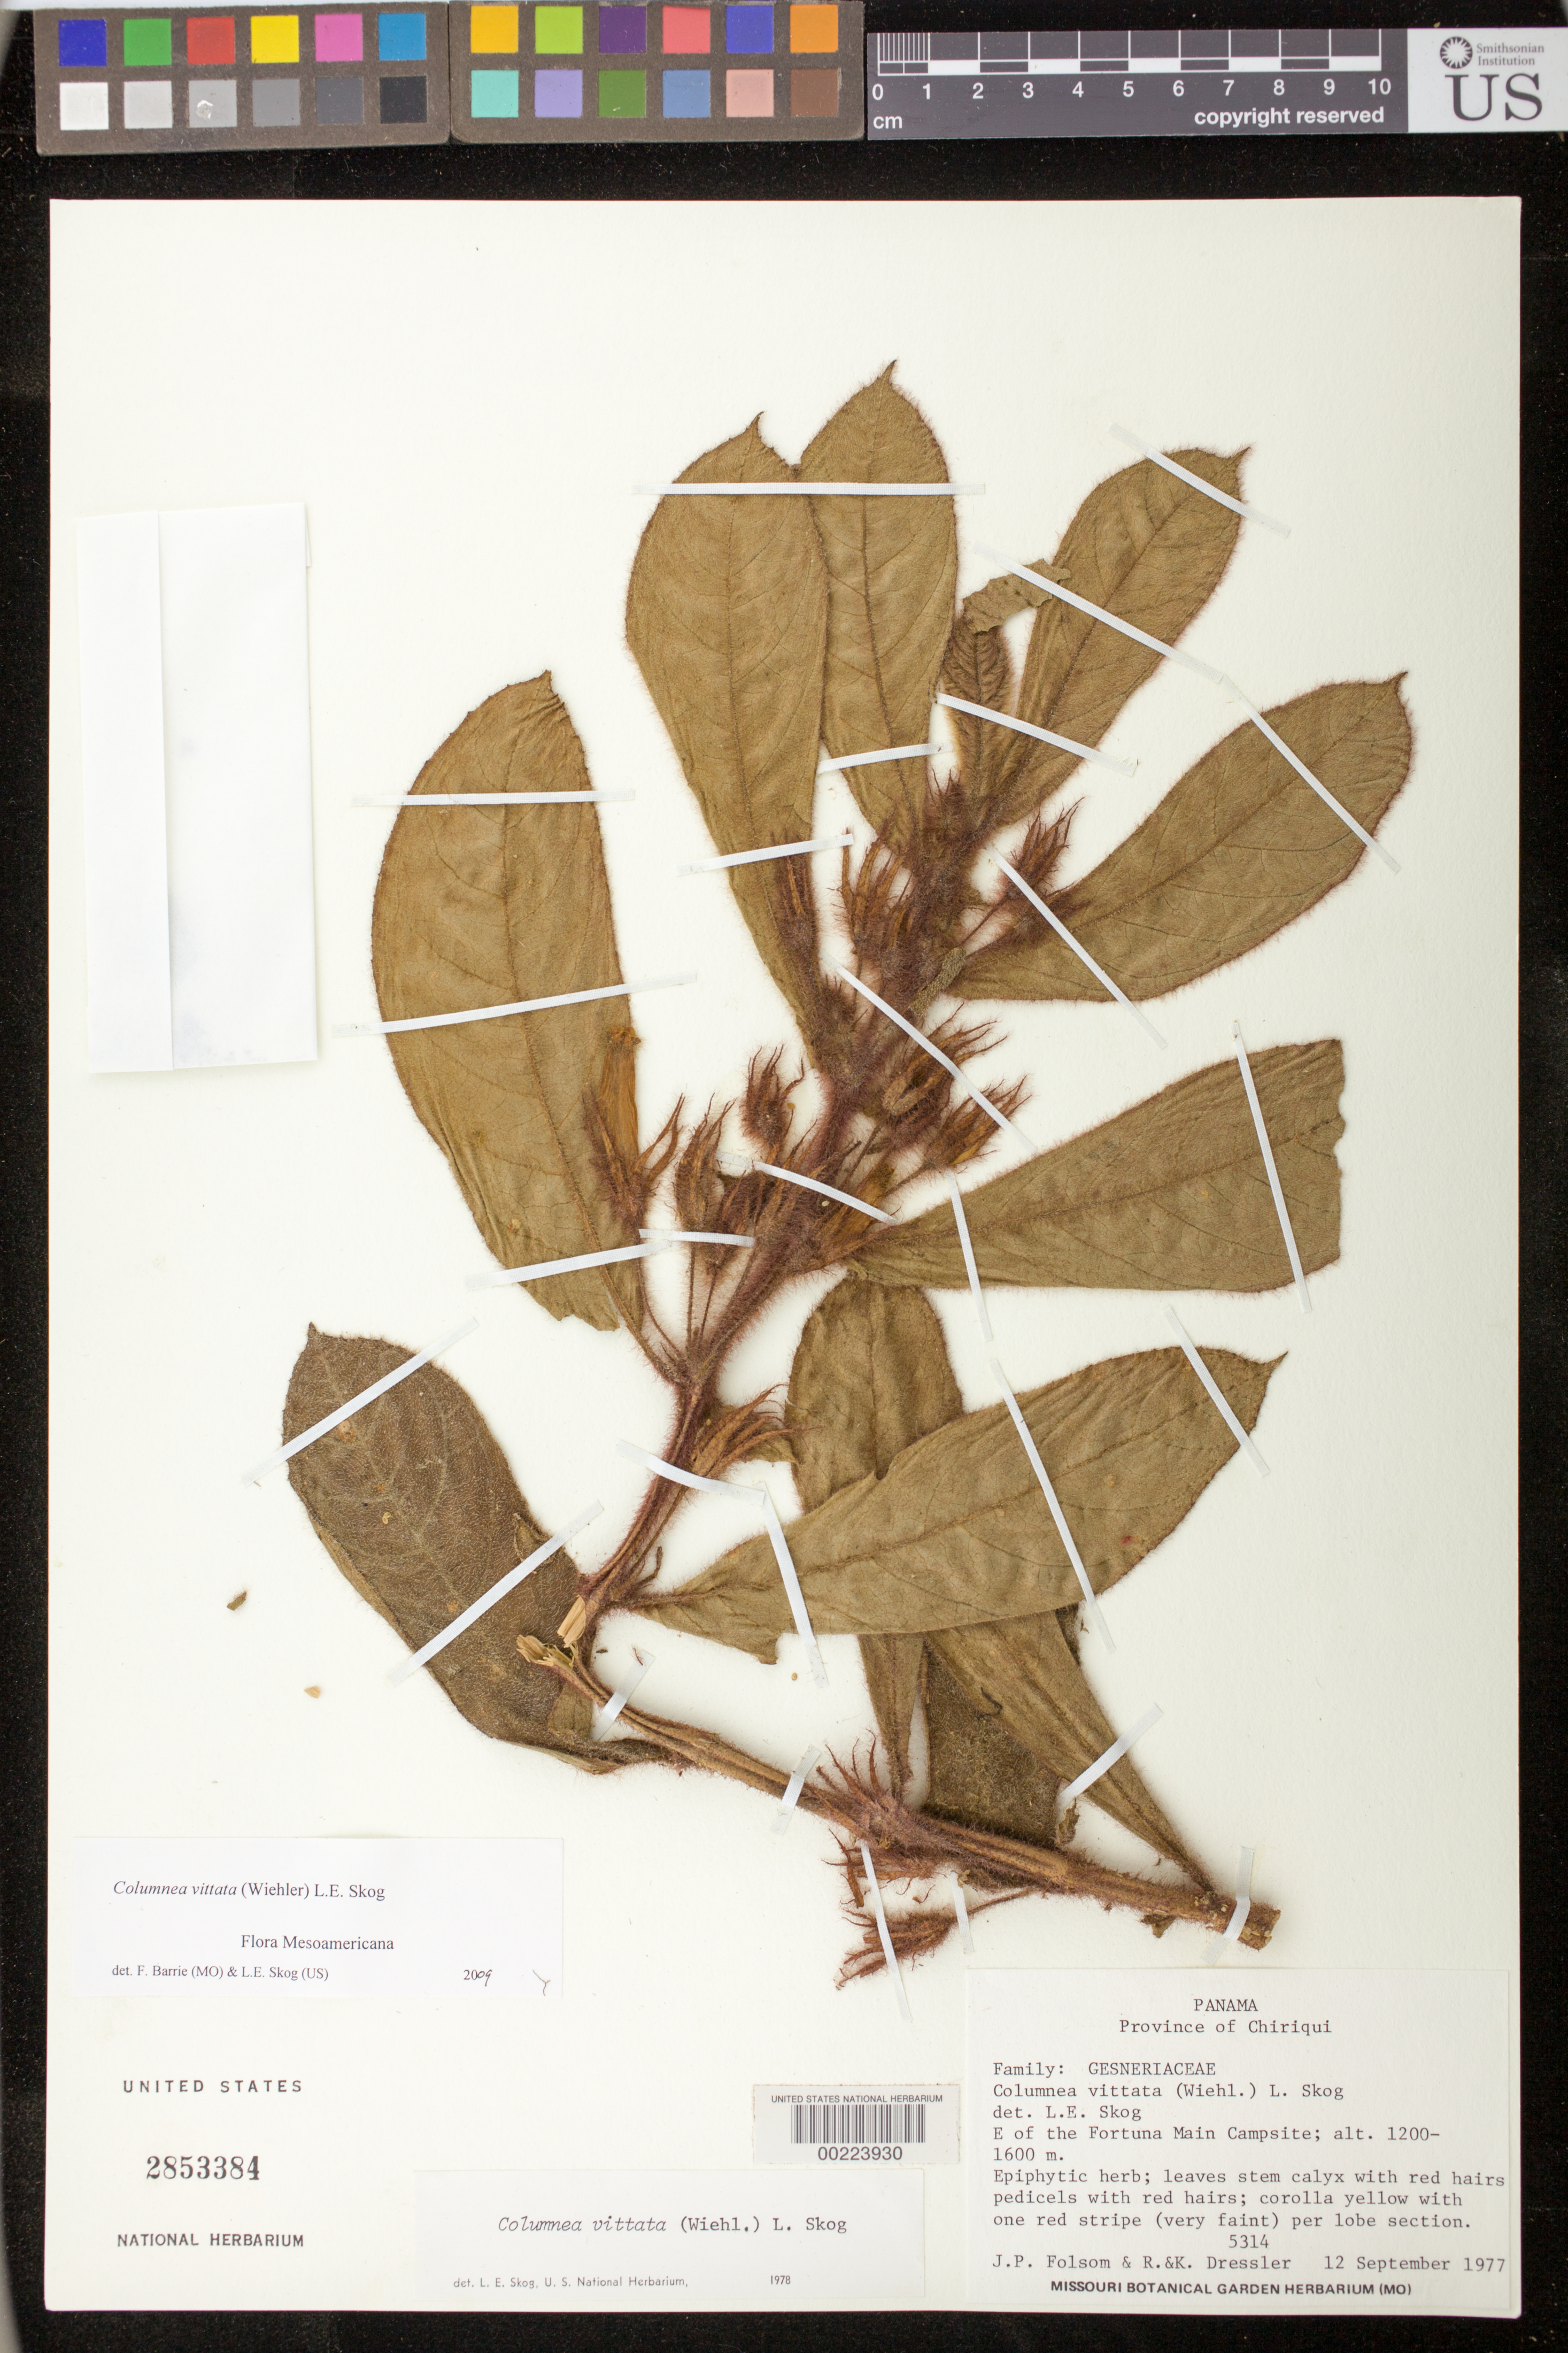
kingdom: Plantae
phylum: Tracheophyta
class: Magnoliopsida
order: Lamiales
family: Gesneriaceae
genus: Columnea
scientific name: Columnea vittata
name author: (Wiehler) L.E. Skog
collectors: J. P. Folsom, R. Dressler & K. Dressler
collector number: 5314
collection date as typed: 12 Sep 1977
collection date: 1977-09-12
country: Panama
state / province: Chiriquí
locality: E of the Fortuna main campsite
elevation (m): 1200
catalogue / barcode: US 2853384